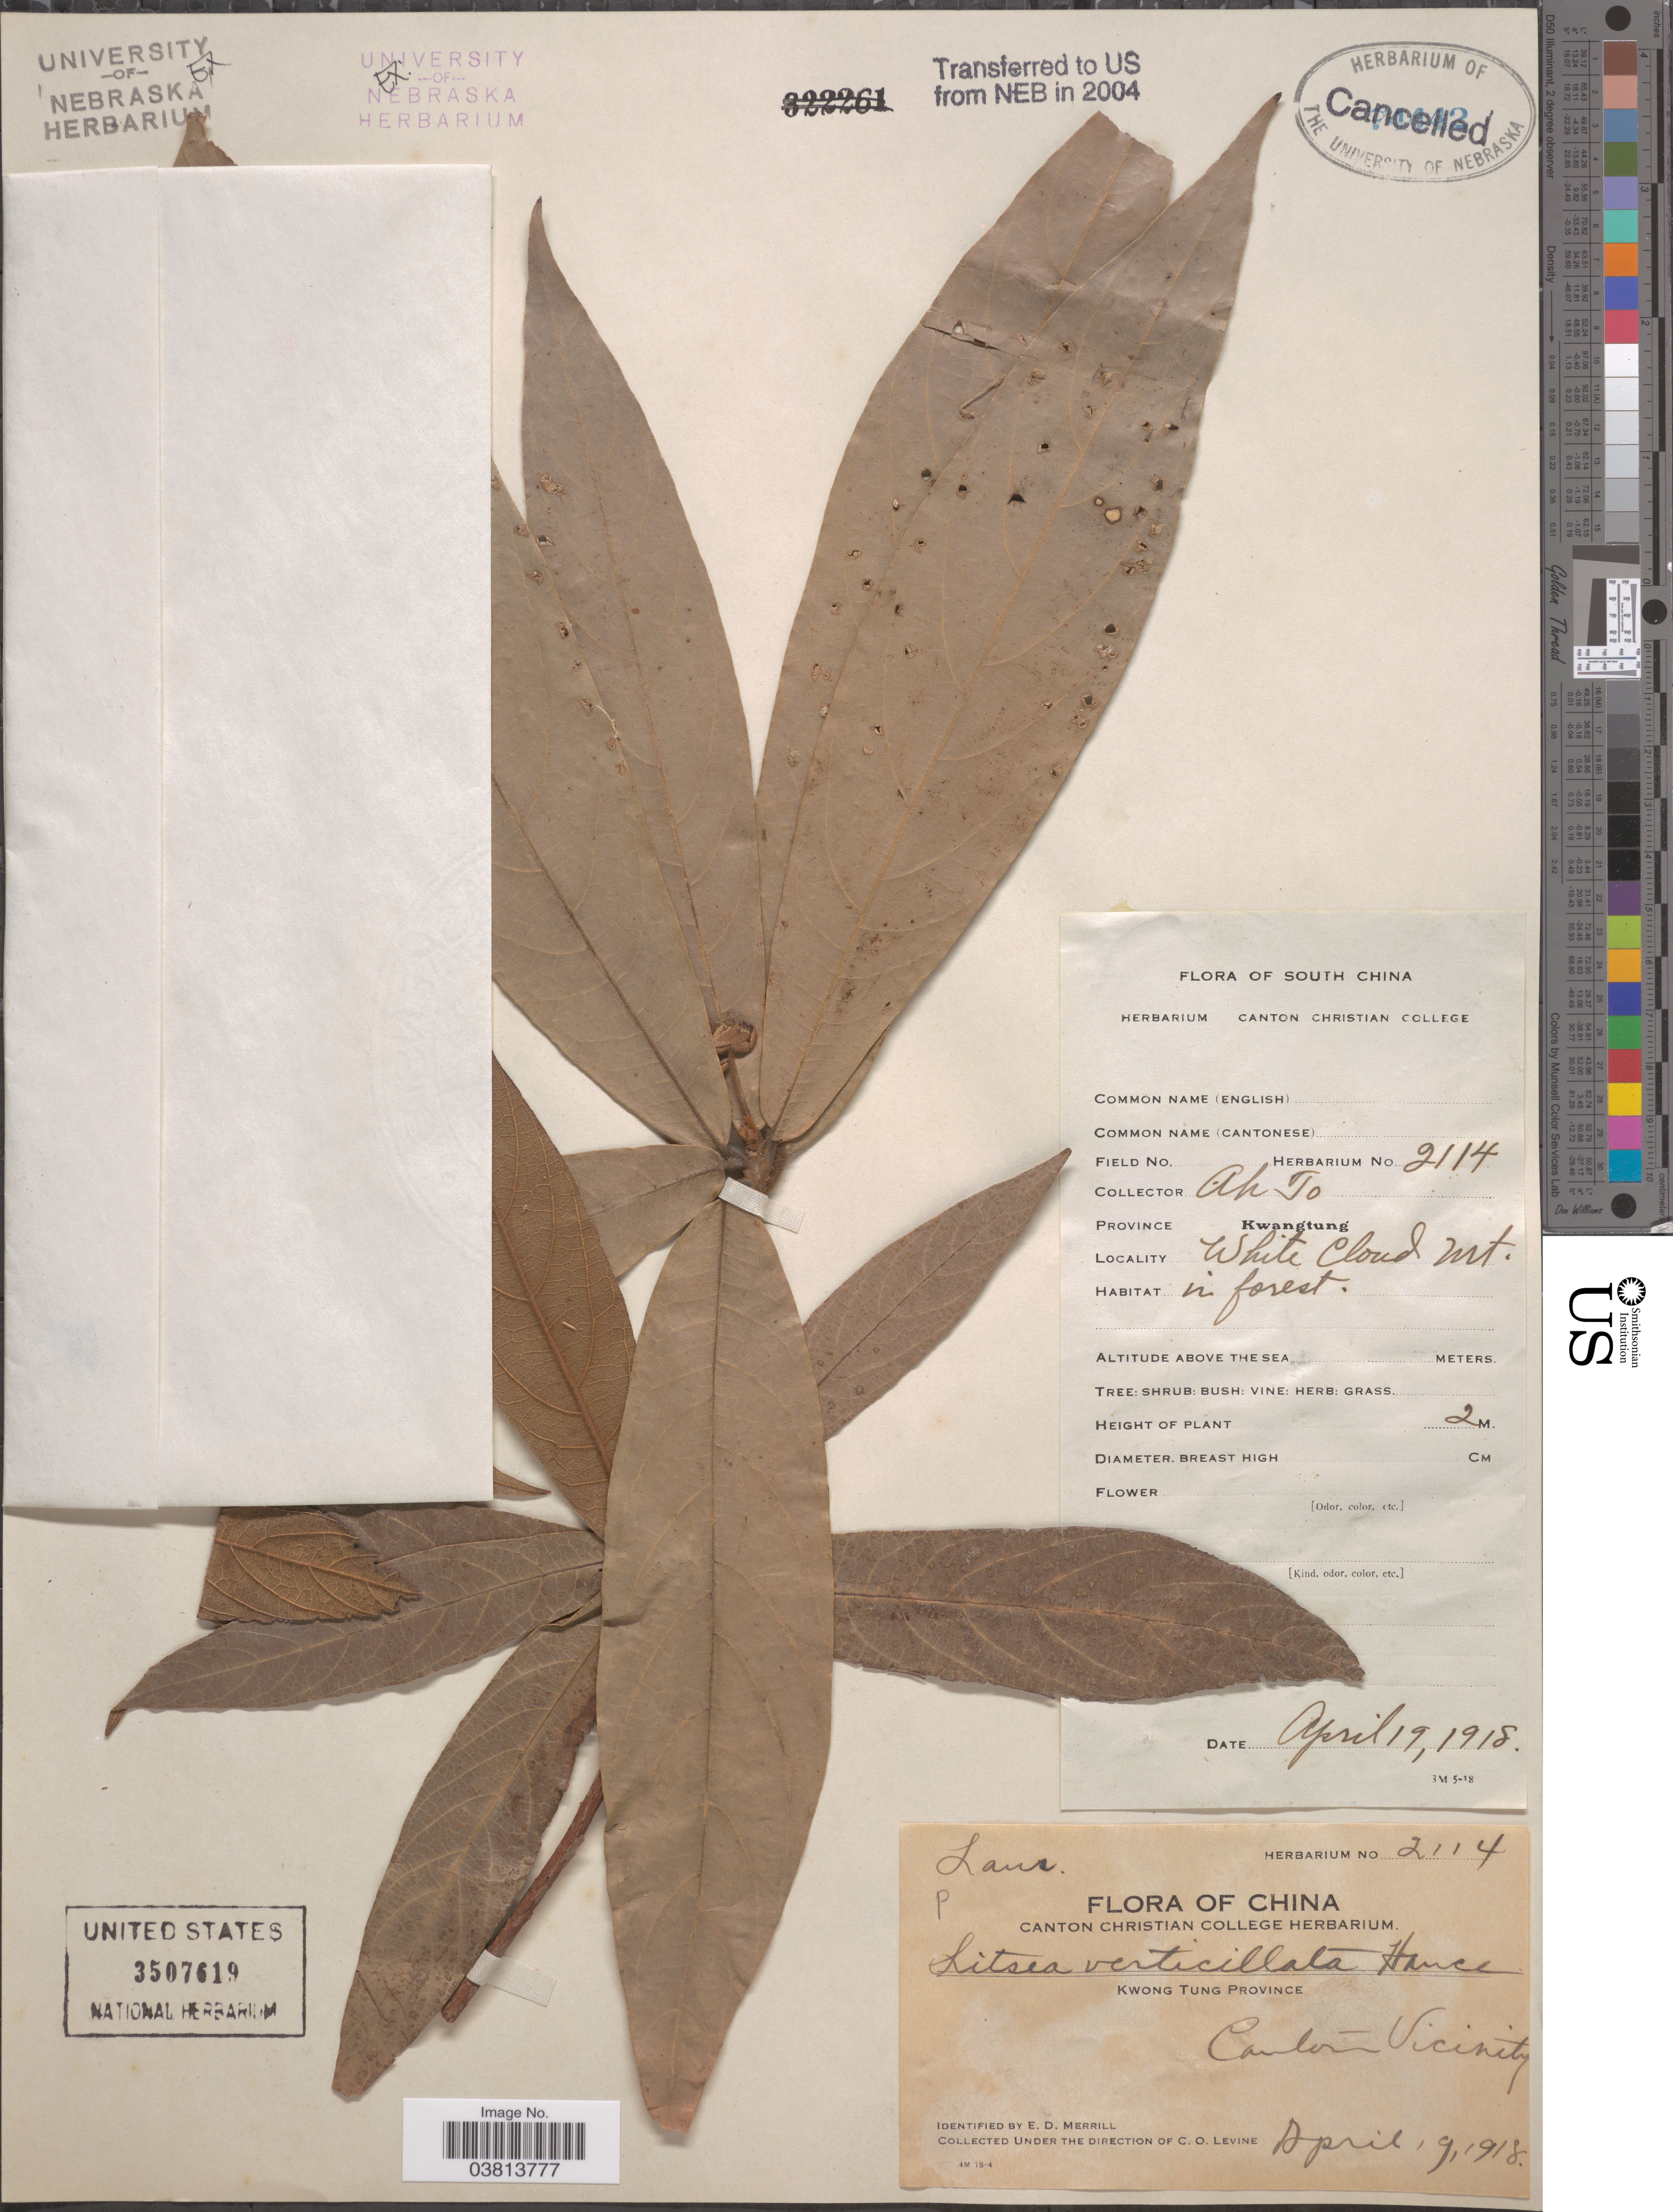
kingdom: Plantae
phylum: Tracheophyta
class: Magnoliopsida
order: Laurales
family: Lauraceae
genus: Litsea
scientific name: Litsea verticillata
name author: S. Vidal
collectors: Ah To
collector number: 2114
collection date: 1918-04-19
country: China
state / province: Guangdong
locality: Province Kwangtung. White Cloud Mt. Kwong tung Province. Canton Vicinity.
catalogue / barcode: US 3507619